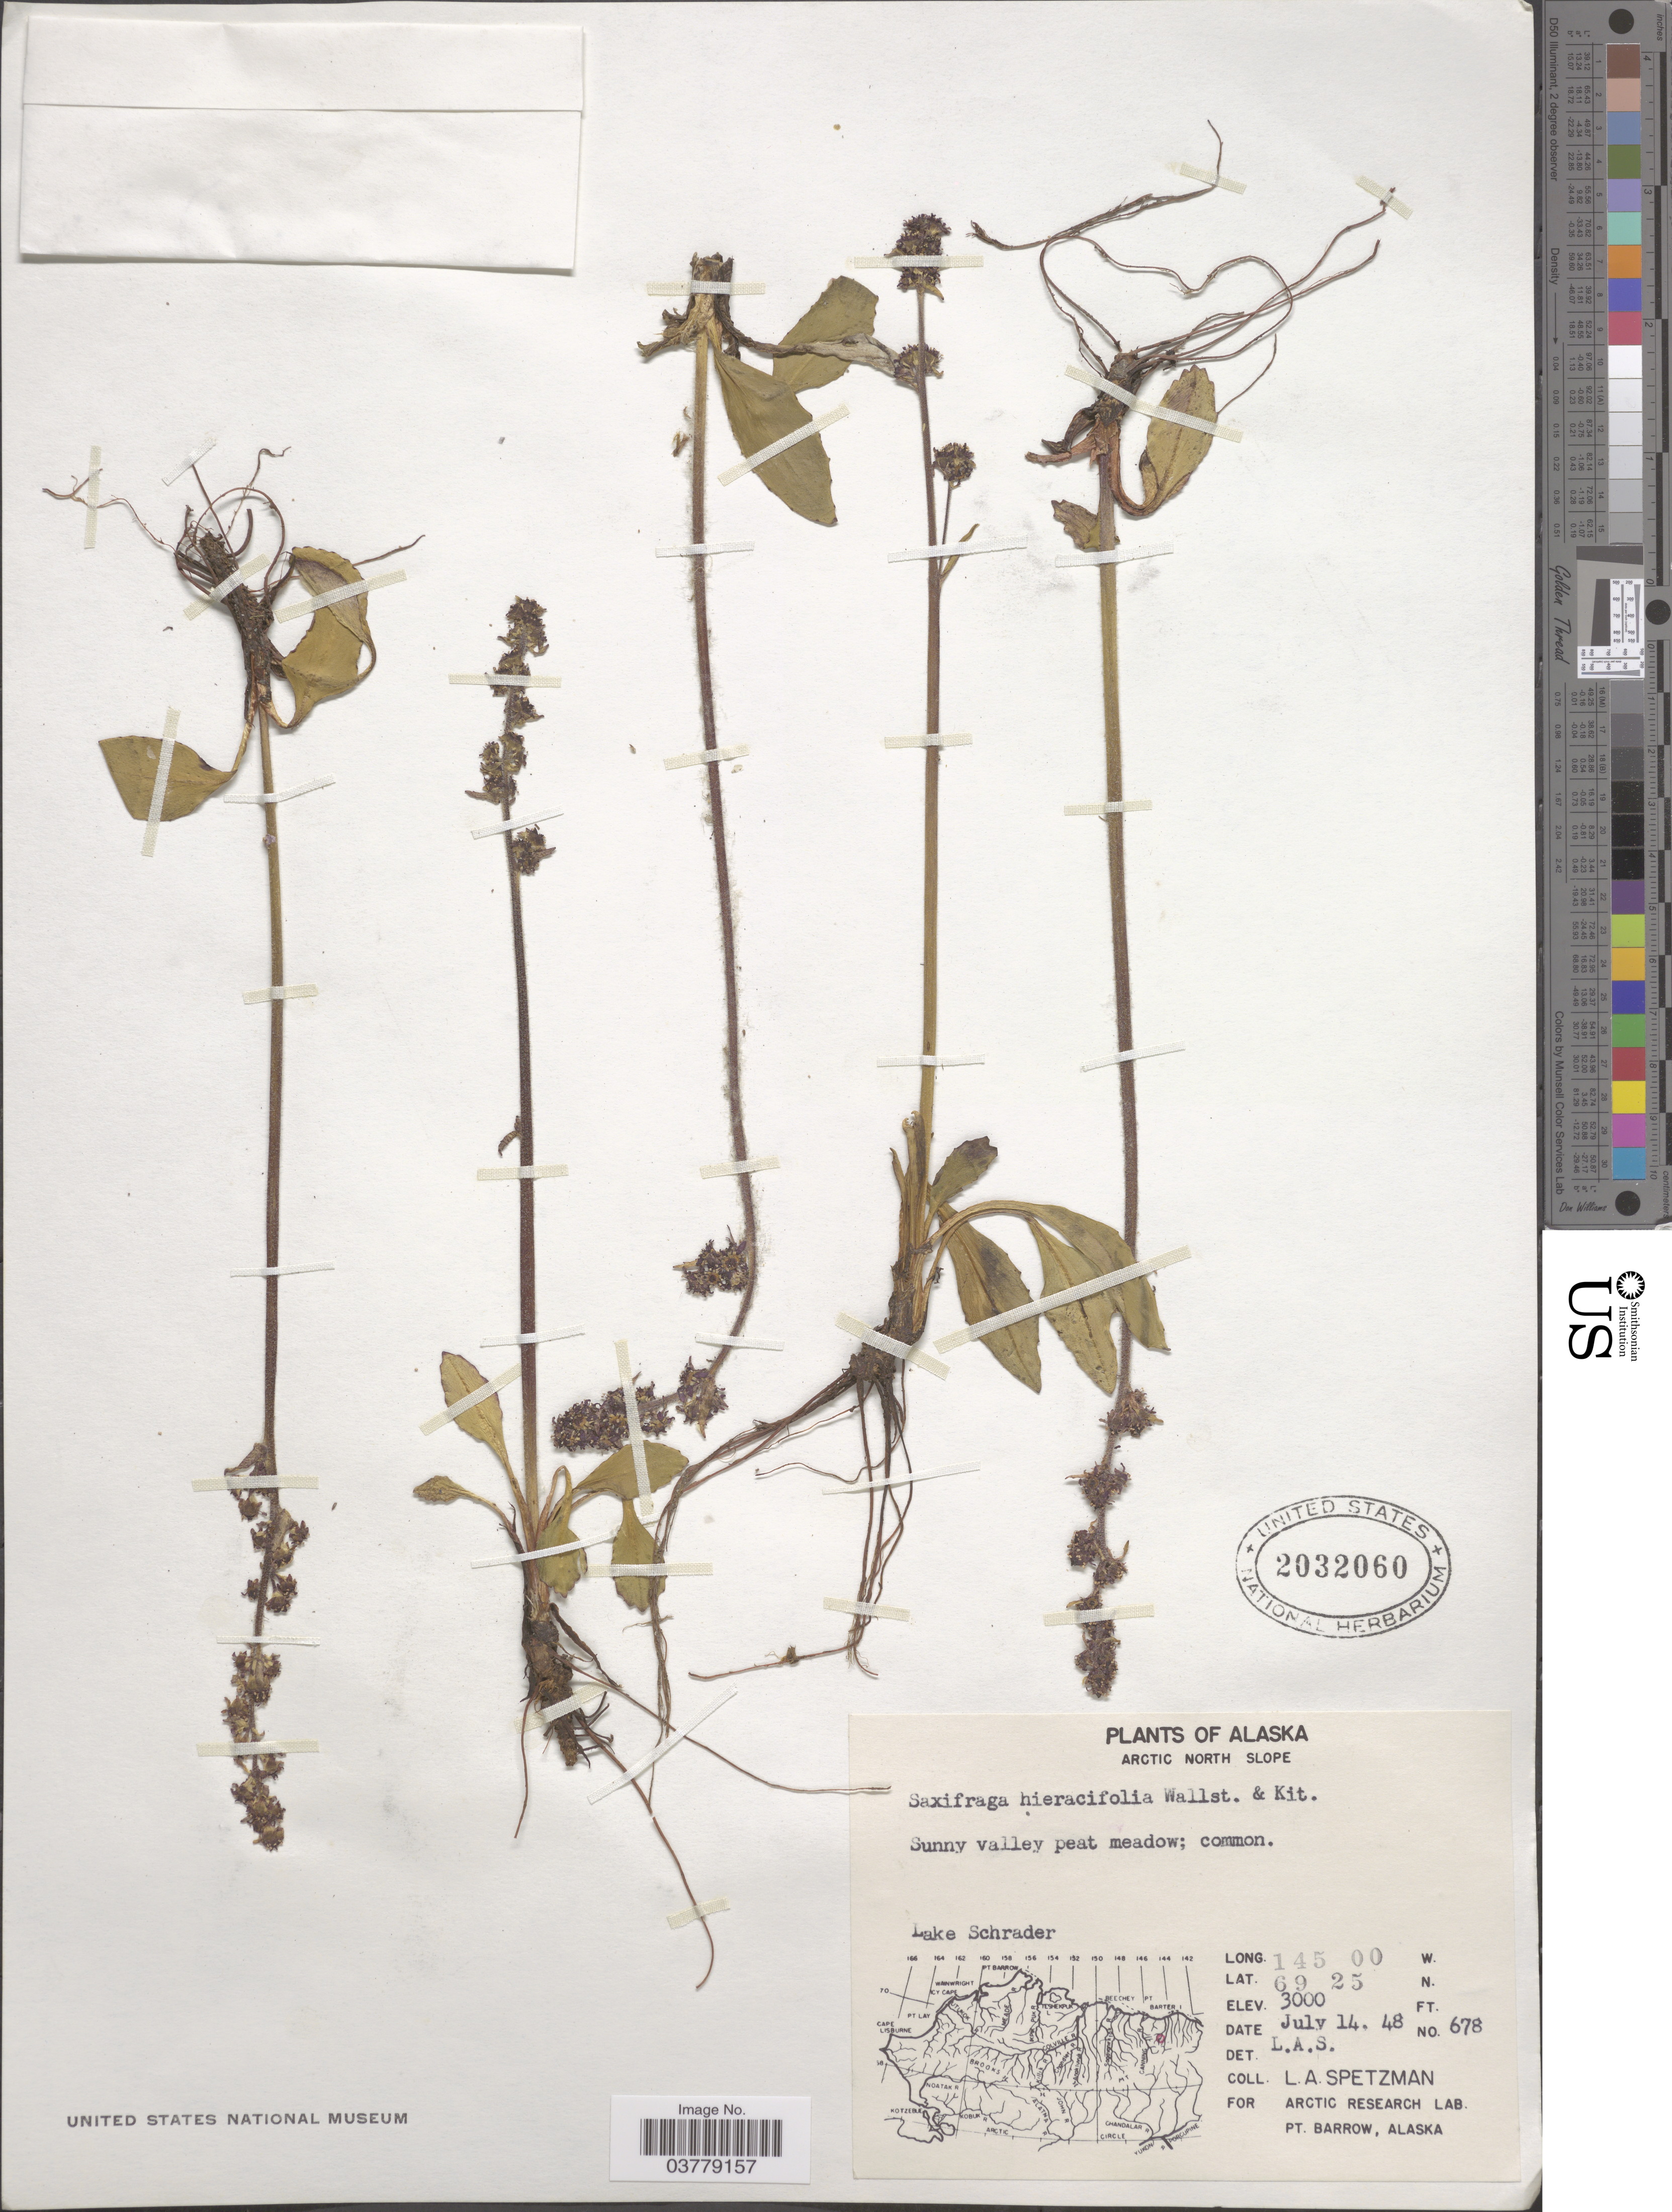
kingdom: Plantae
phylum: Tracheophyta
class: Magnoliopsida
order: Saxifragales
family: Saxifragaceae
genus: Micranthes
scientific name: Micranthes hieraciifolia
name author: (Waldst. & Kit. ex Willd.) Haw.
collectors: L. Spetzman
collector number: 678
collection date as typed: Transcribed d/m/y: 14/7/48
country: United States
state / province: Alaska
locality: Arctic North Slope. Sunny valley peat meadow. Lake Schrader.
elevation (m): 914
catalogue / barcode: US 2032060